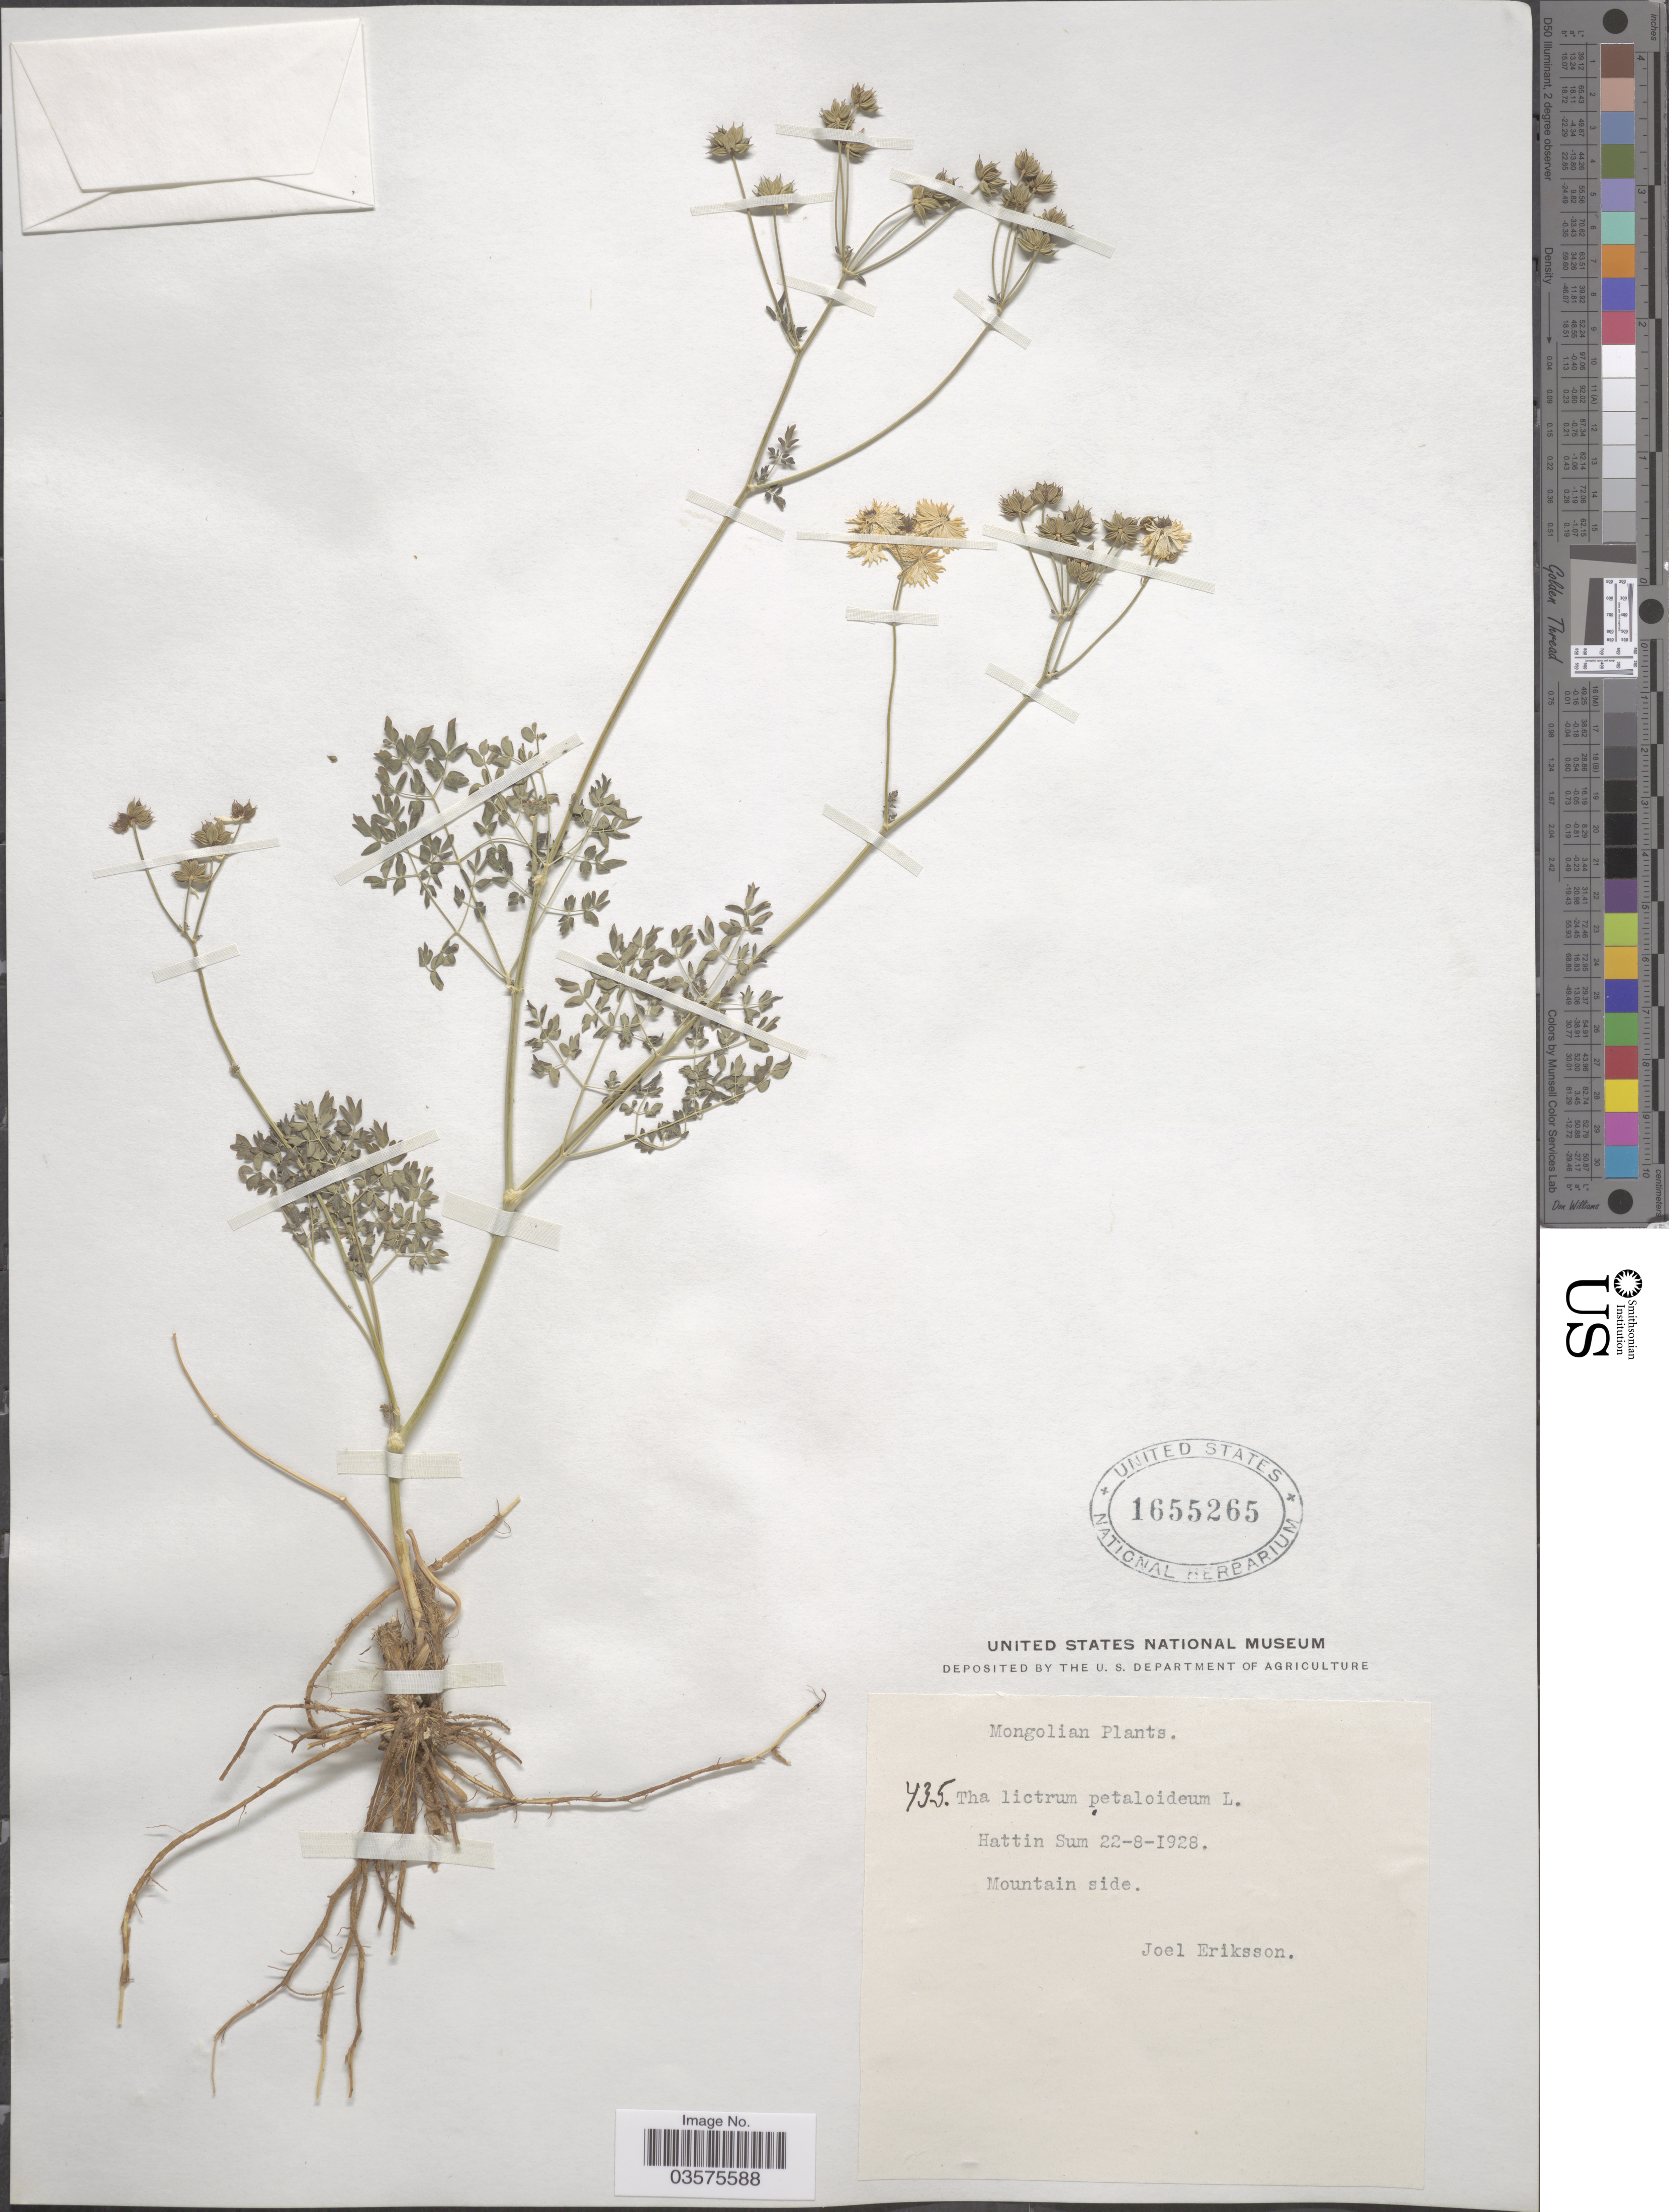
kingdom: Plantae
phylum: Tracheophyta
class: Magnoliopsida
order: Ranunculales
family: Ranunculaceae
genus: Thalictrum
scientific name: Thalictrum petaloideum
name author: L.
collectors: J. Eriksson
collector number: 435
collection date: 1928-08-22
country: Mongolia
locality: Mongolian. Hattin Sum. Mountain side.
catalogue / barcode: US 1655265